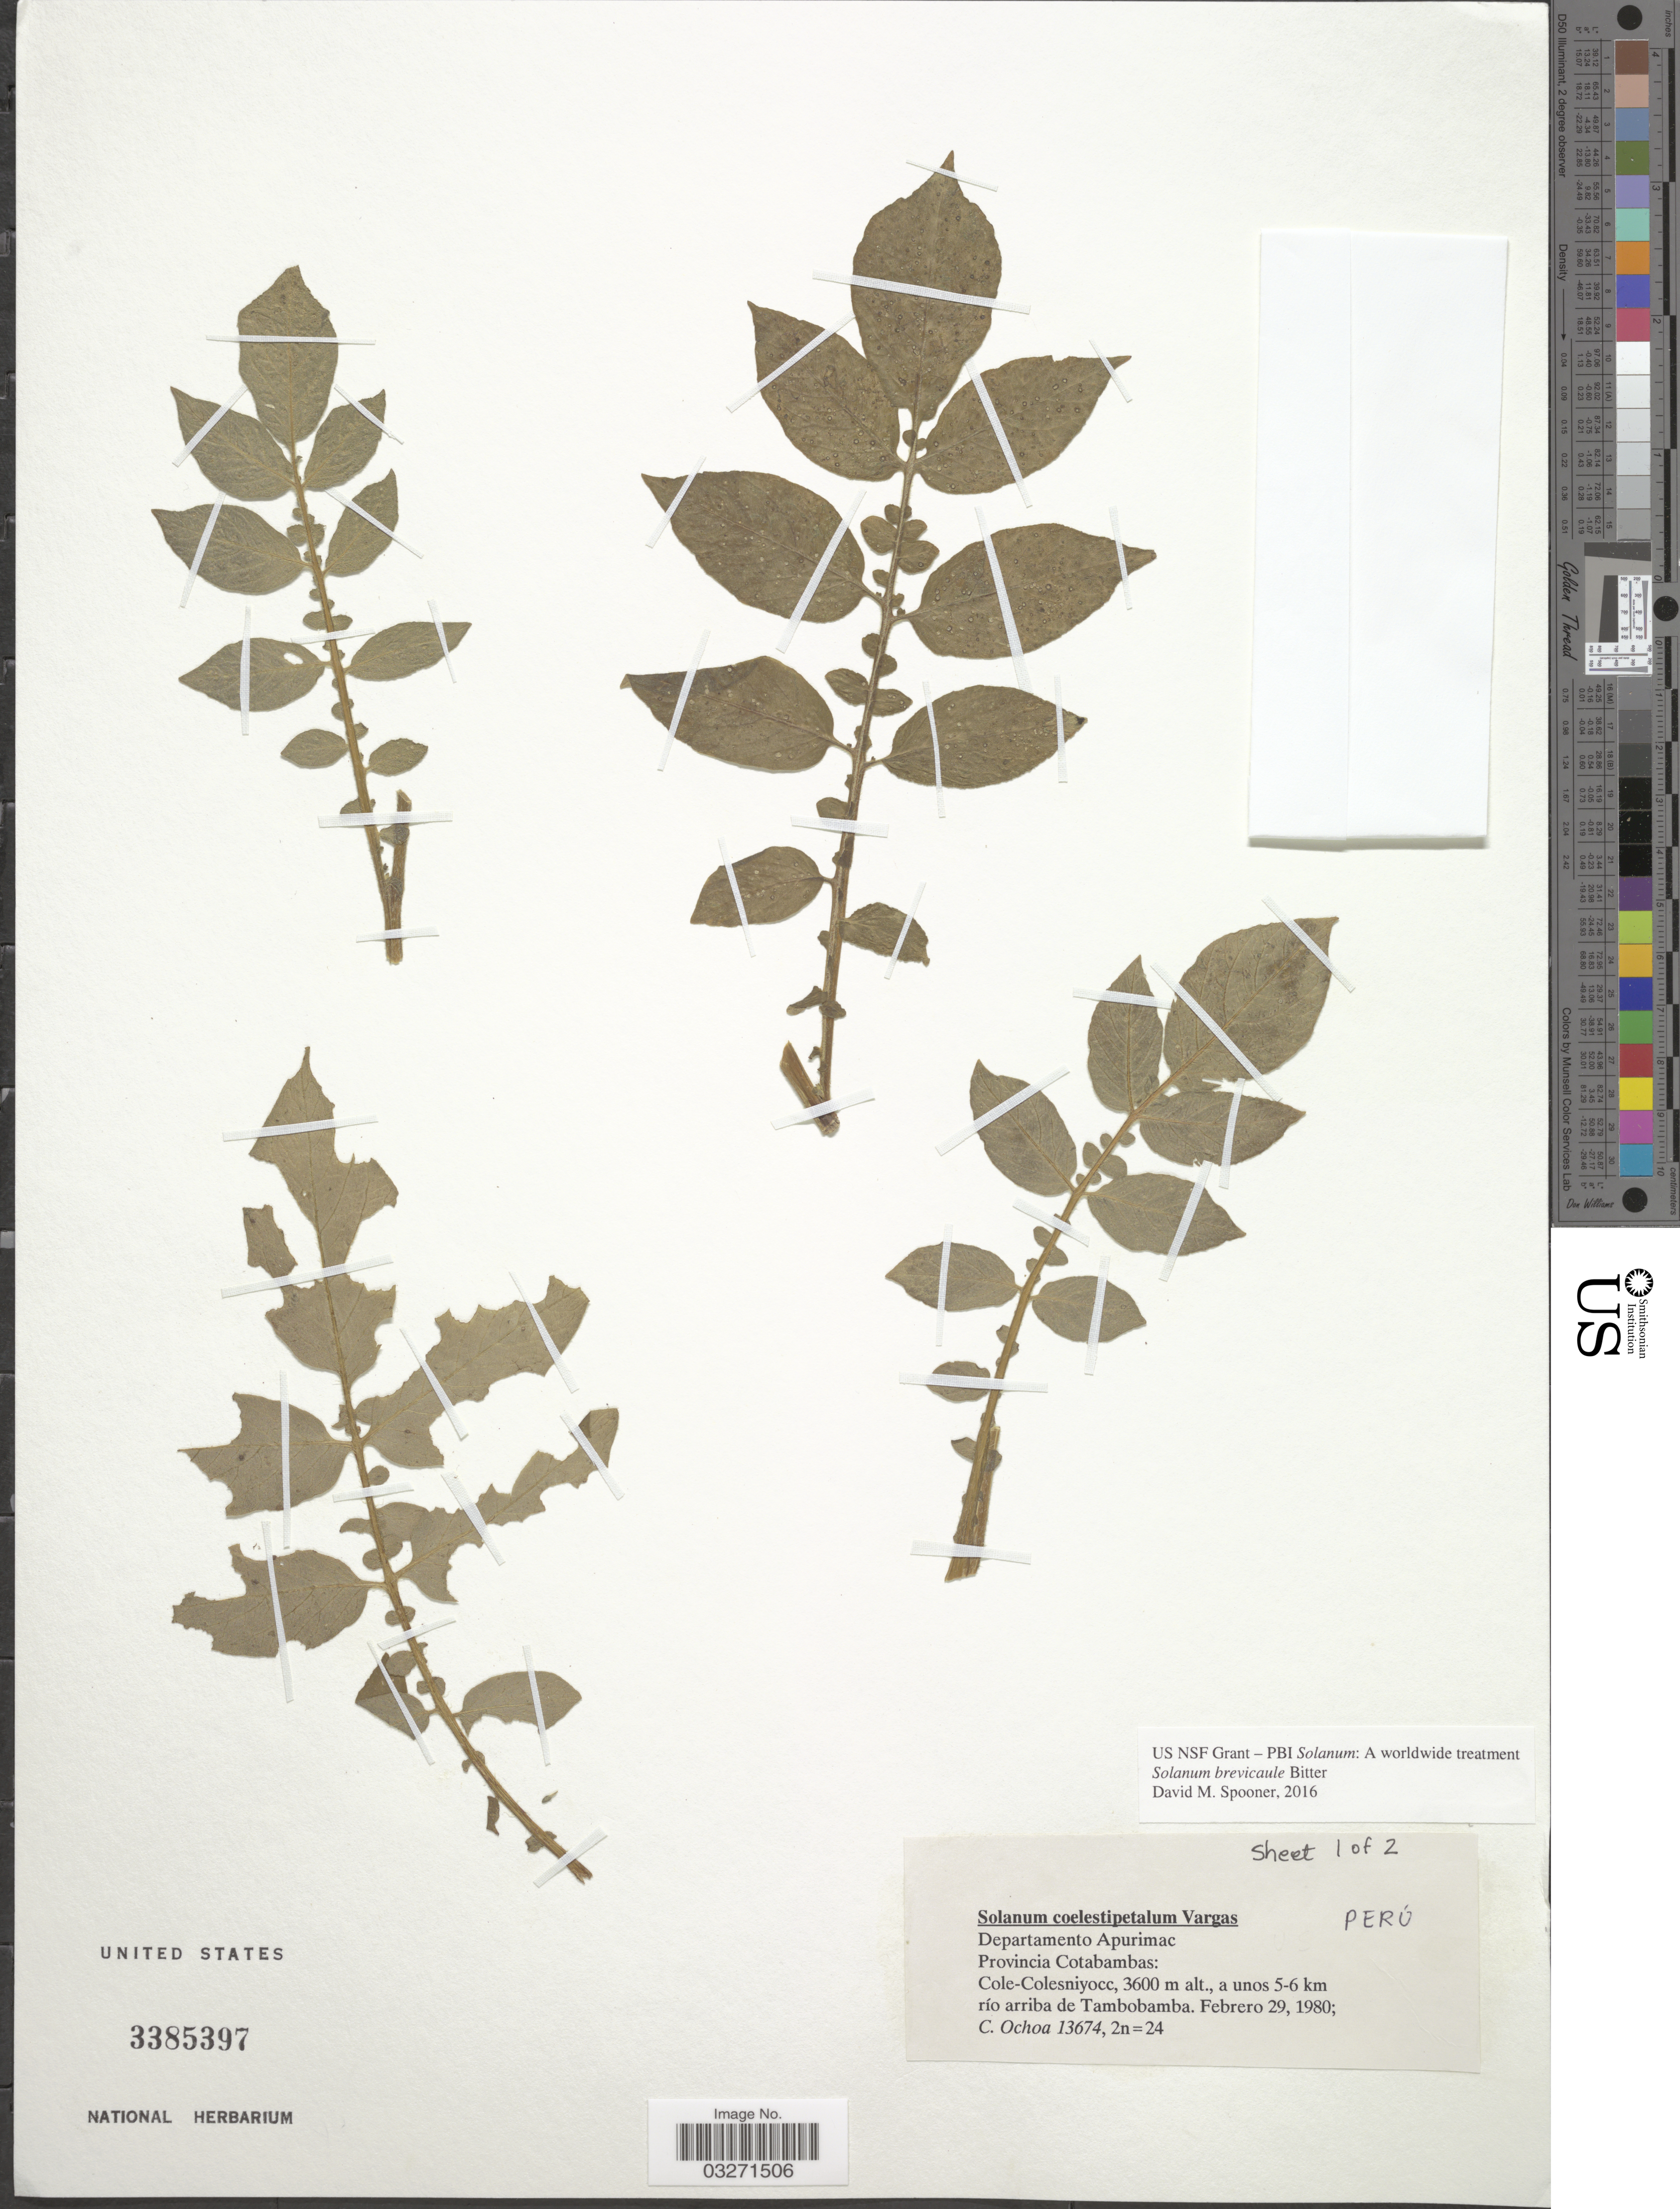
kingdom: Plantae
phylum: Tracheophyta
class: Magnoliopsida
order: Solanales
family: Solanaceae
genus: Solanum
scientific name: Solanum brevicaule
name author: Bitter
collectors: C. Ochoa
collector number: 13674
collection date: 1980-02-29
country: Peru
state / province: Apurímac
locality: Departamento Apurimac. Provincia Cotabambas: Cole-Colesniyoc, a unos 5-6 km río arriba de Tambobamba.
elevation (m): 3600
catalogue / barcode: US 3385397